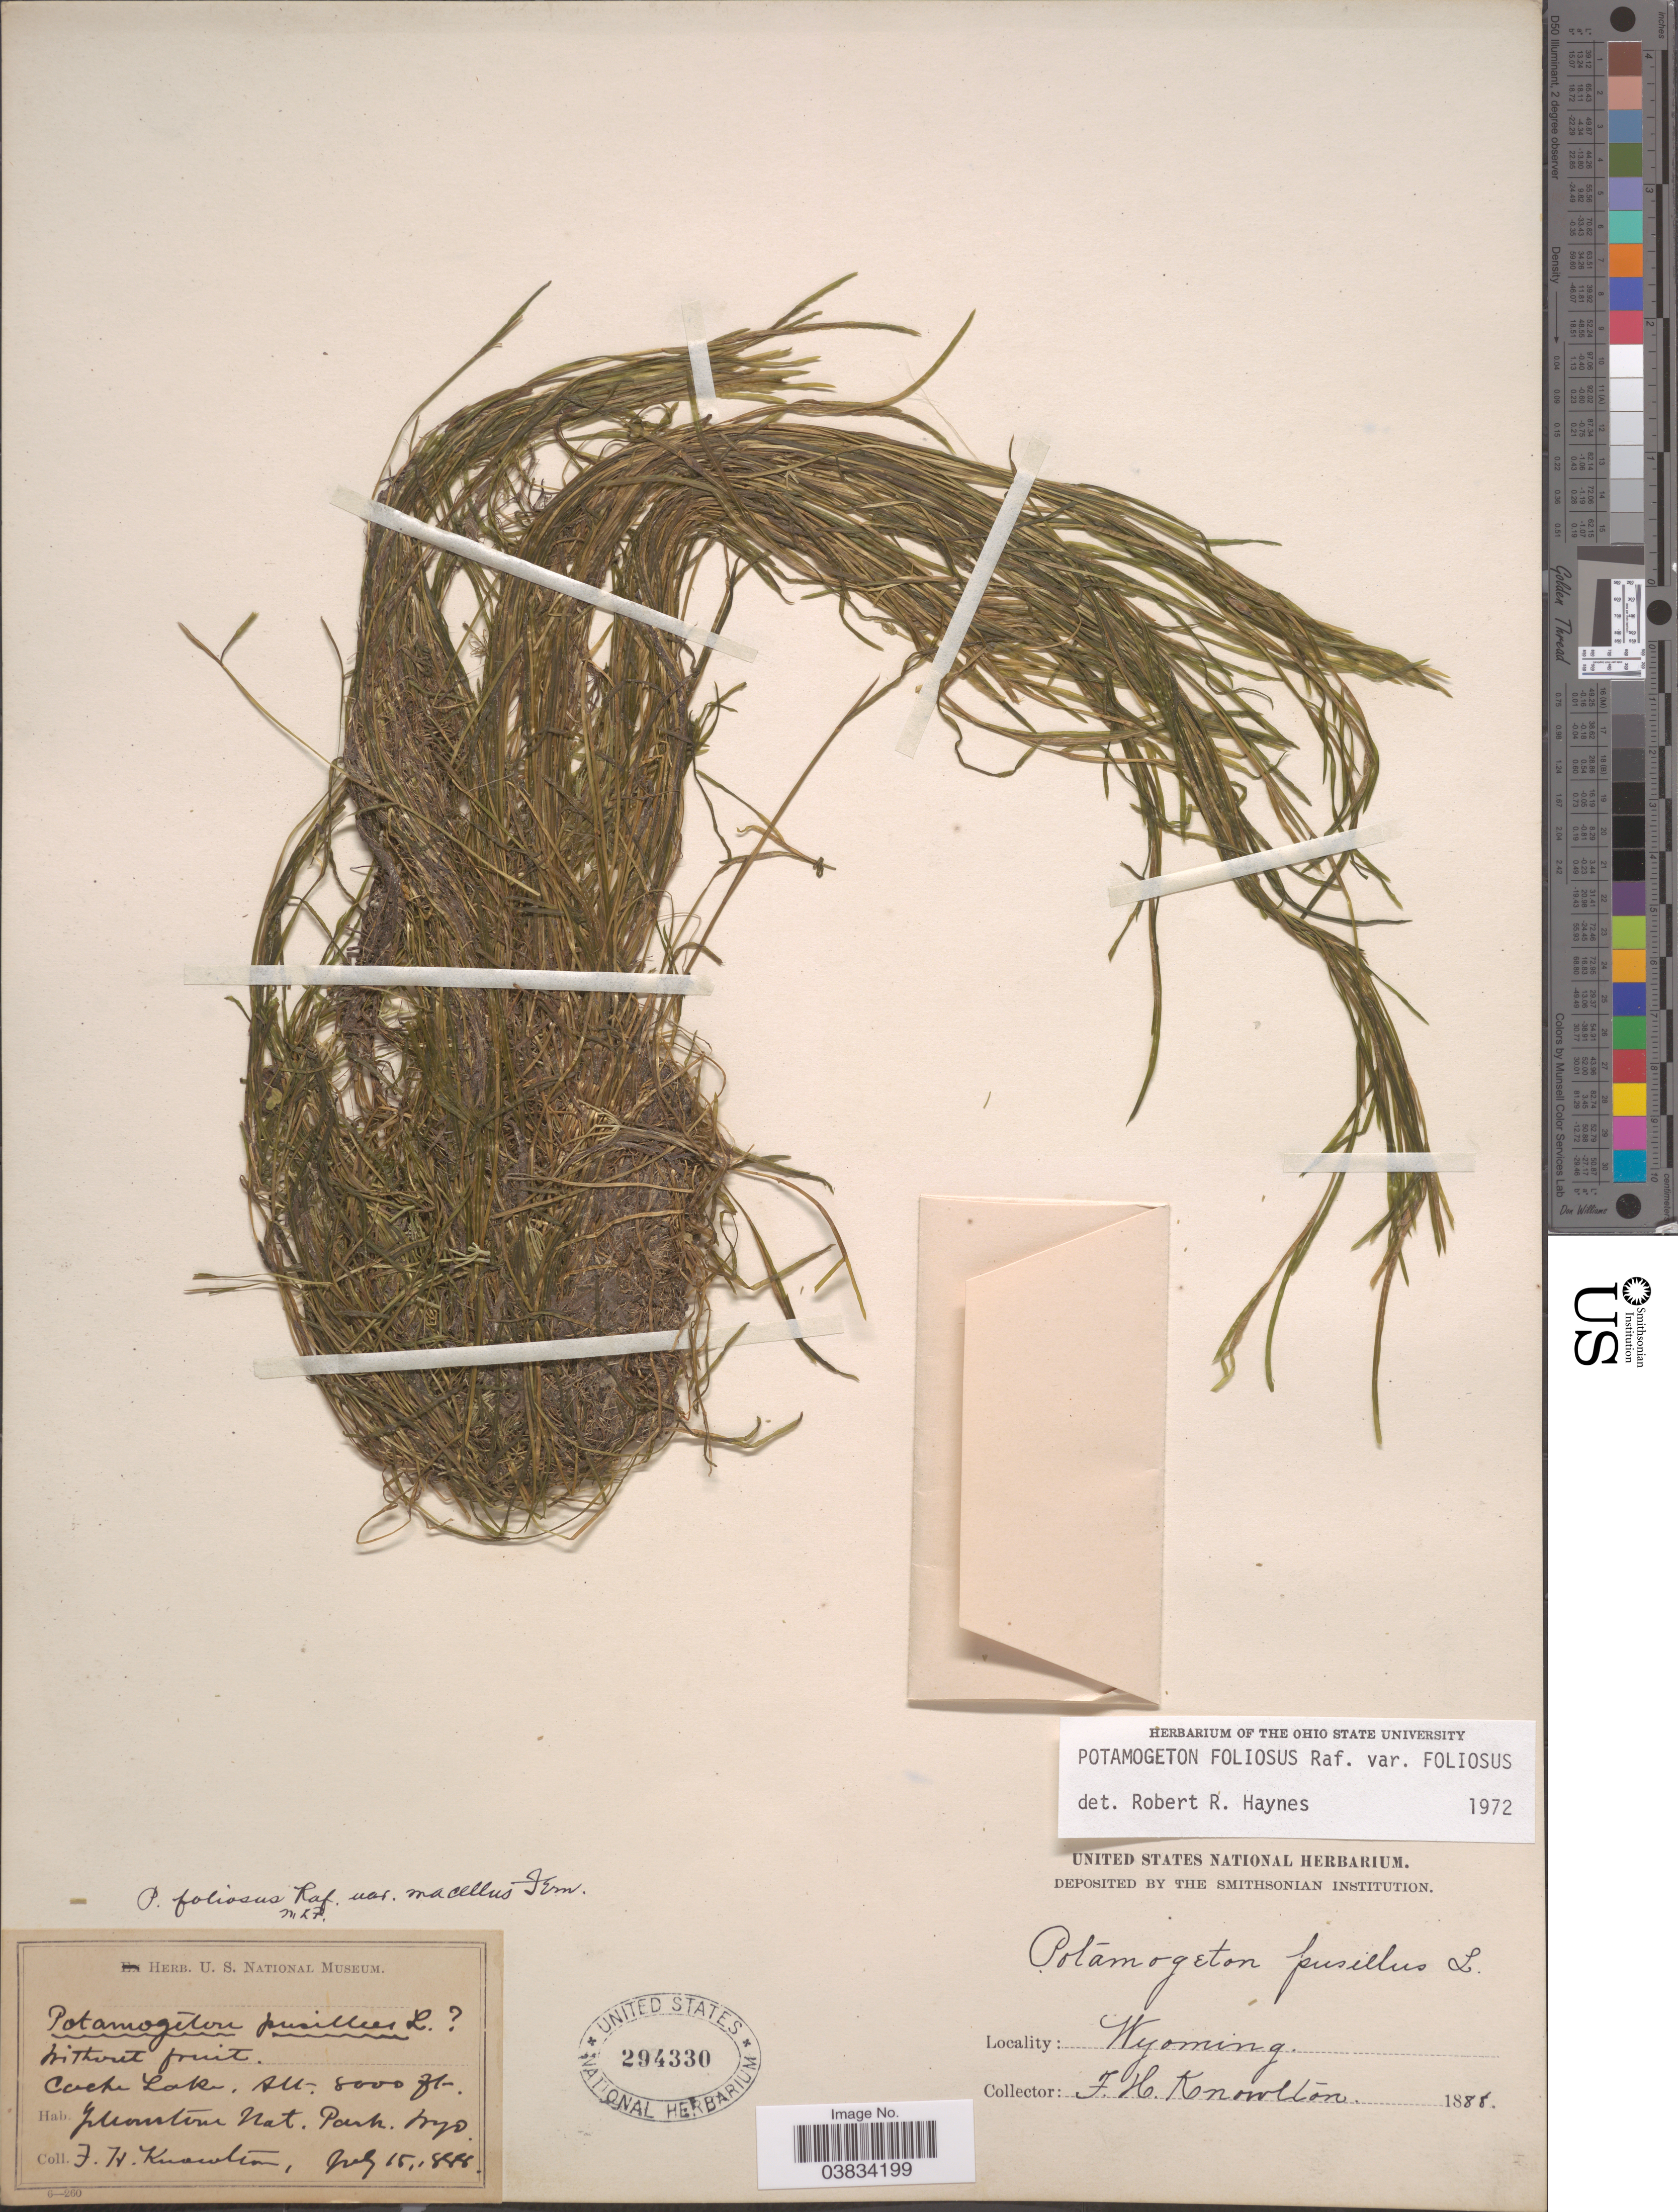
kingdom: Plantae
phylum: Tracheophyta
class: Liliopsida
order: Alismatales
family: Potamogetonaceae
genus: Potamogeton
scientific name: Potamogeton foliosus var. foliosus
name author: Raf.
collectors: F. H. Knowlton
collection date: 1888-07-15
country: United States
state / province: Wyoming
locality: Cache Lake. Yellowstone Nat. Park.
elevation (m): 2438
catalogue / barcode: US 294330